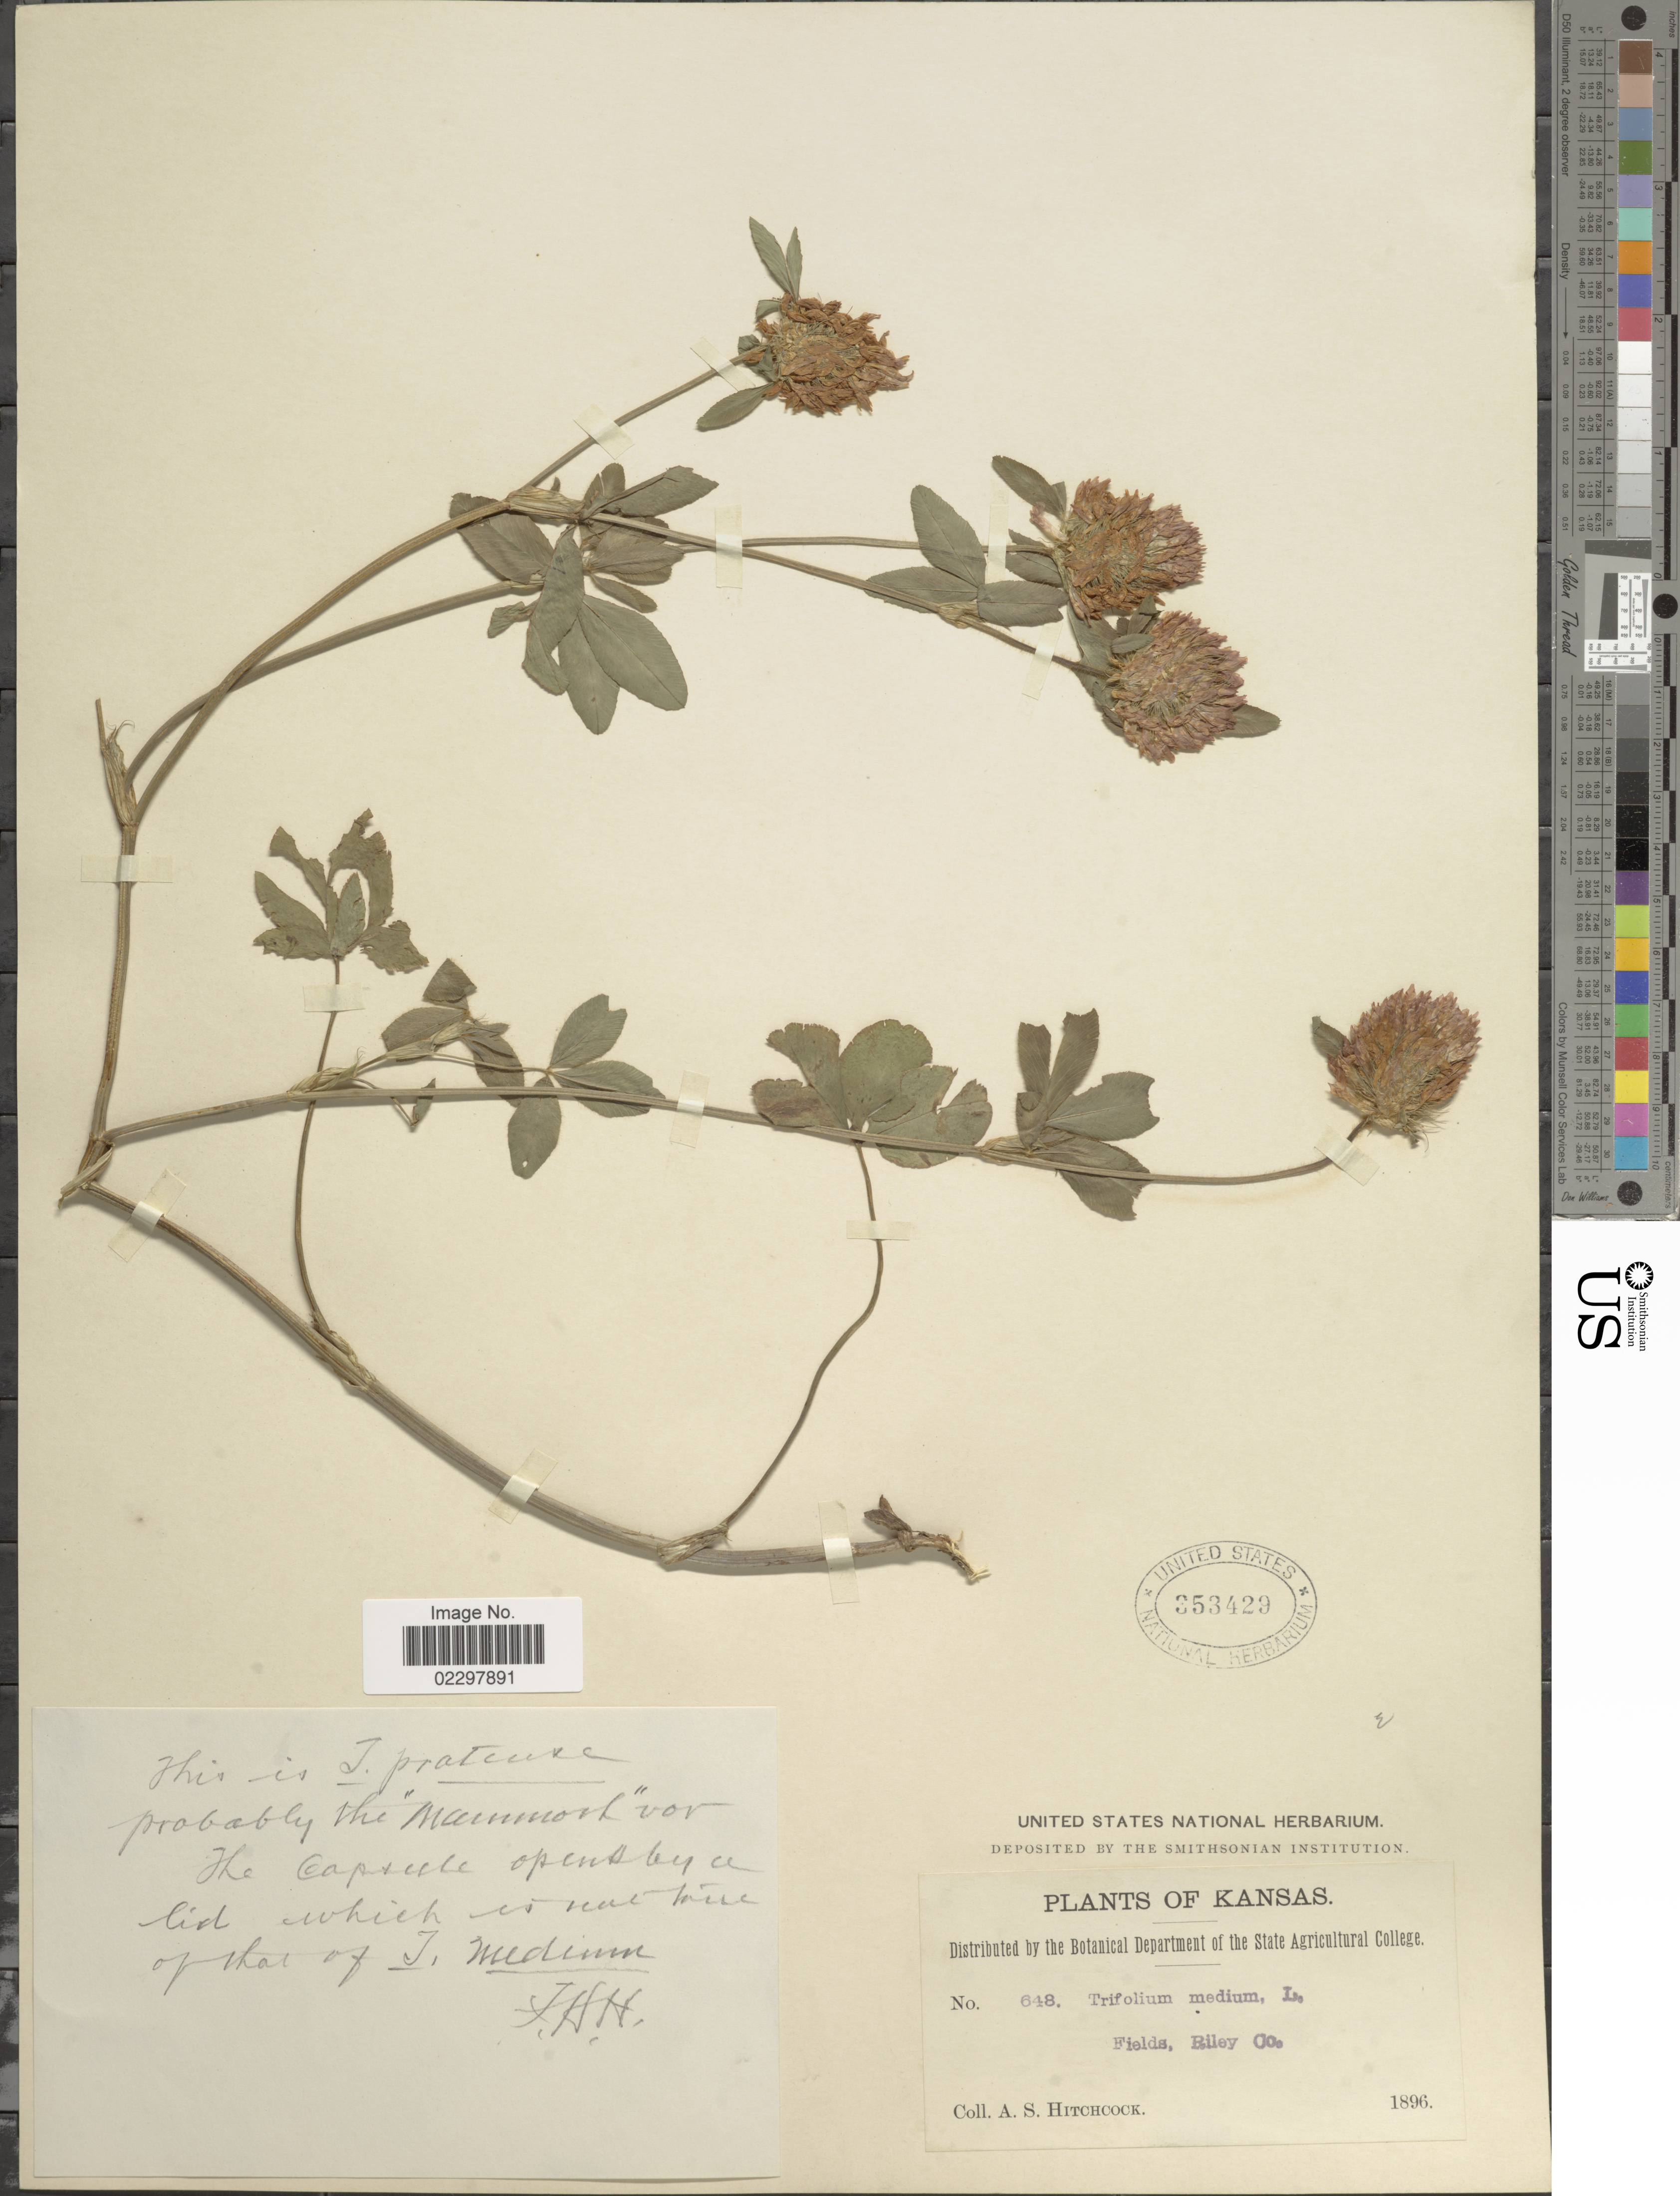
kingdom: Plantae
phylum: Tracheophyta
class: Magnoliopsida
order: Fabales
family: Fabaceae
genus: Trifolium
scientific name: Trifolium pratense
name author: L.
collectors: A. S. Hitchcock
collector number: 648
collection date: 1896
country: United States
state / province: Kansas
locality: Fields, Riley Co.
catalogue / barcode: US 353429